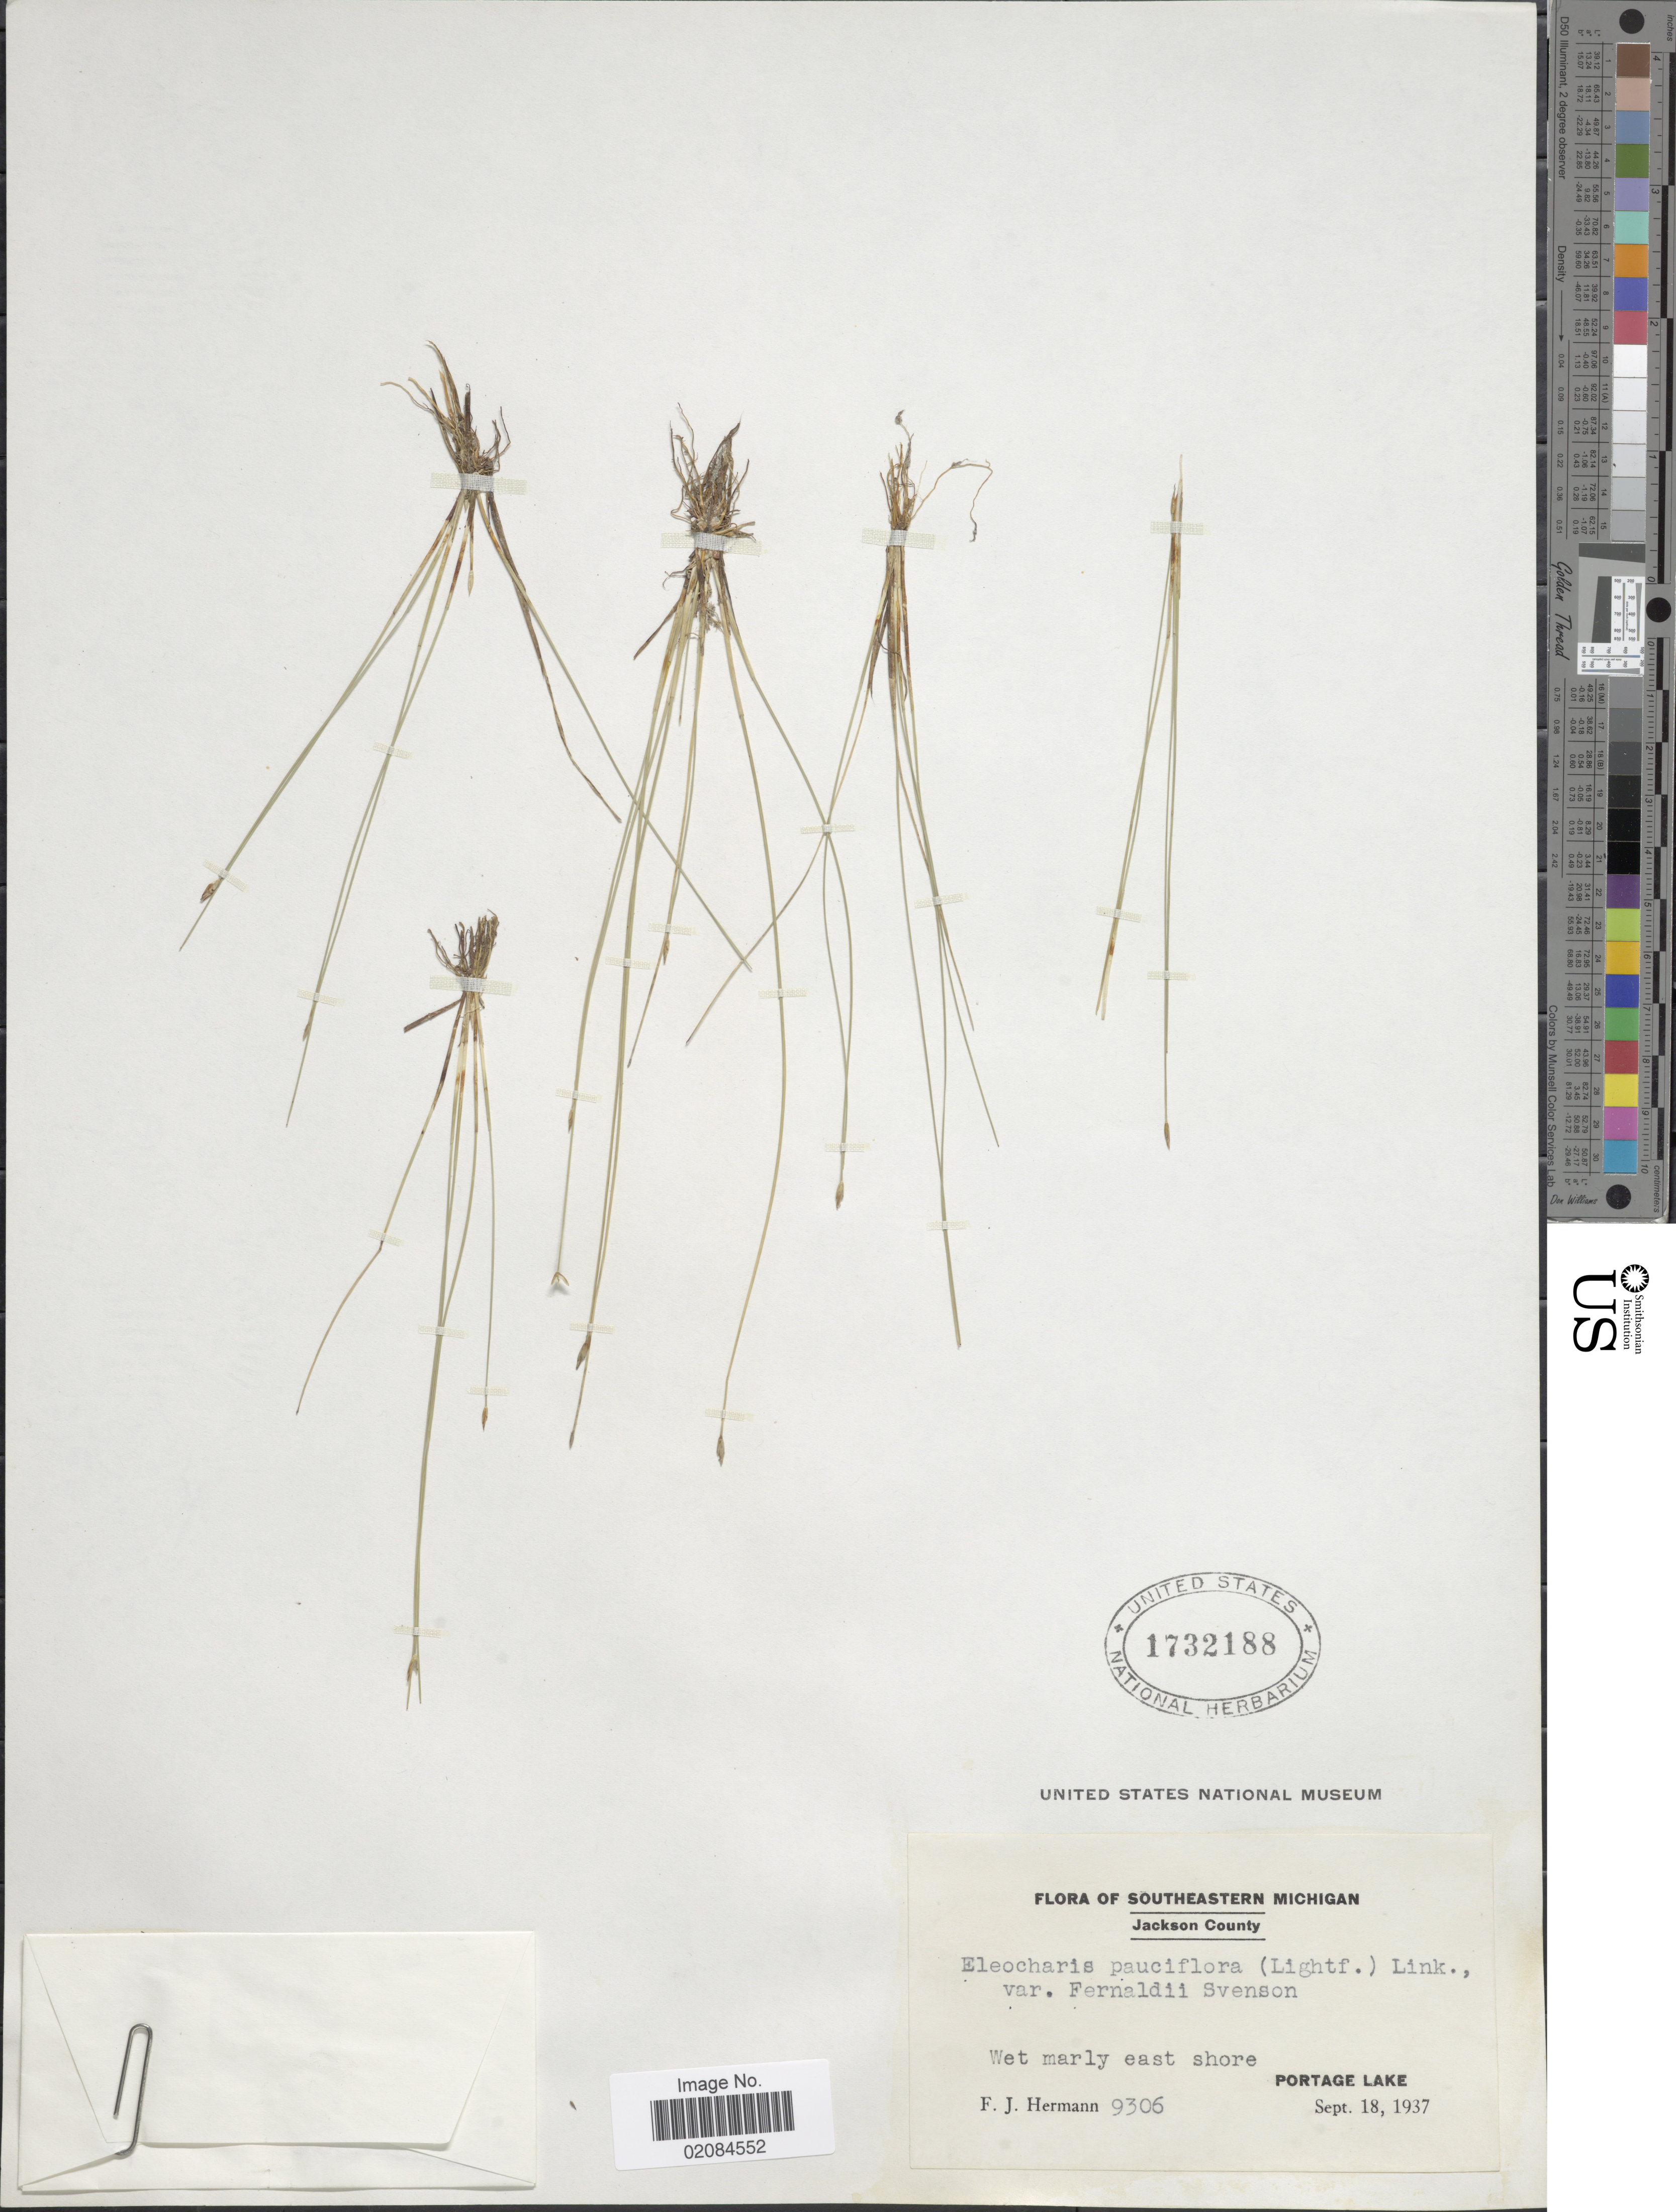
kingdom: Plantae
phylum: Tracheophyta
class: Liliopsida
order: Poales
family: Cyperaceae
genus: Eleocharis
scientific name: Eleocharis quinqueflora subsp. fernaldii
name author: (Svenson) Hultén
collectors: F. J. Hermann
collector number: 9306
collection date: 1937-09-18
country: United States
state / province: Michigan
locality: Southeastern Michigan, Portage Lake, Jackson County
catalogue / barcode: US 1732188